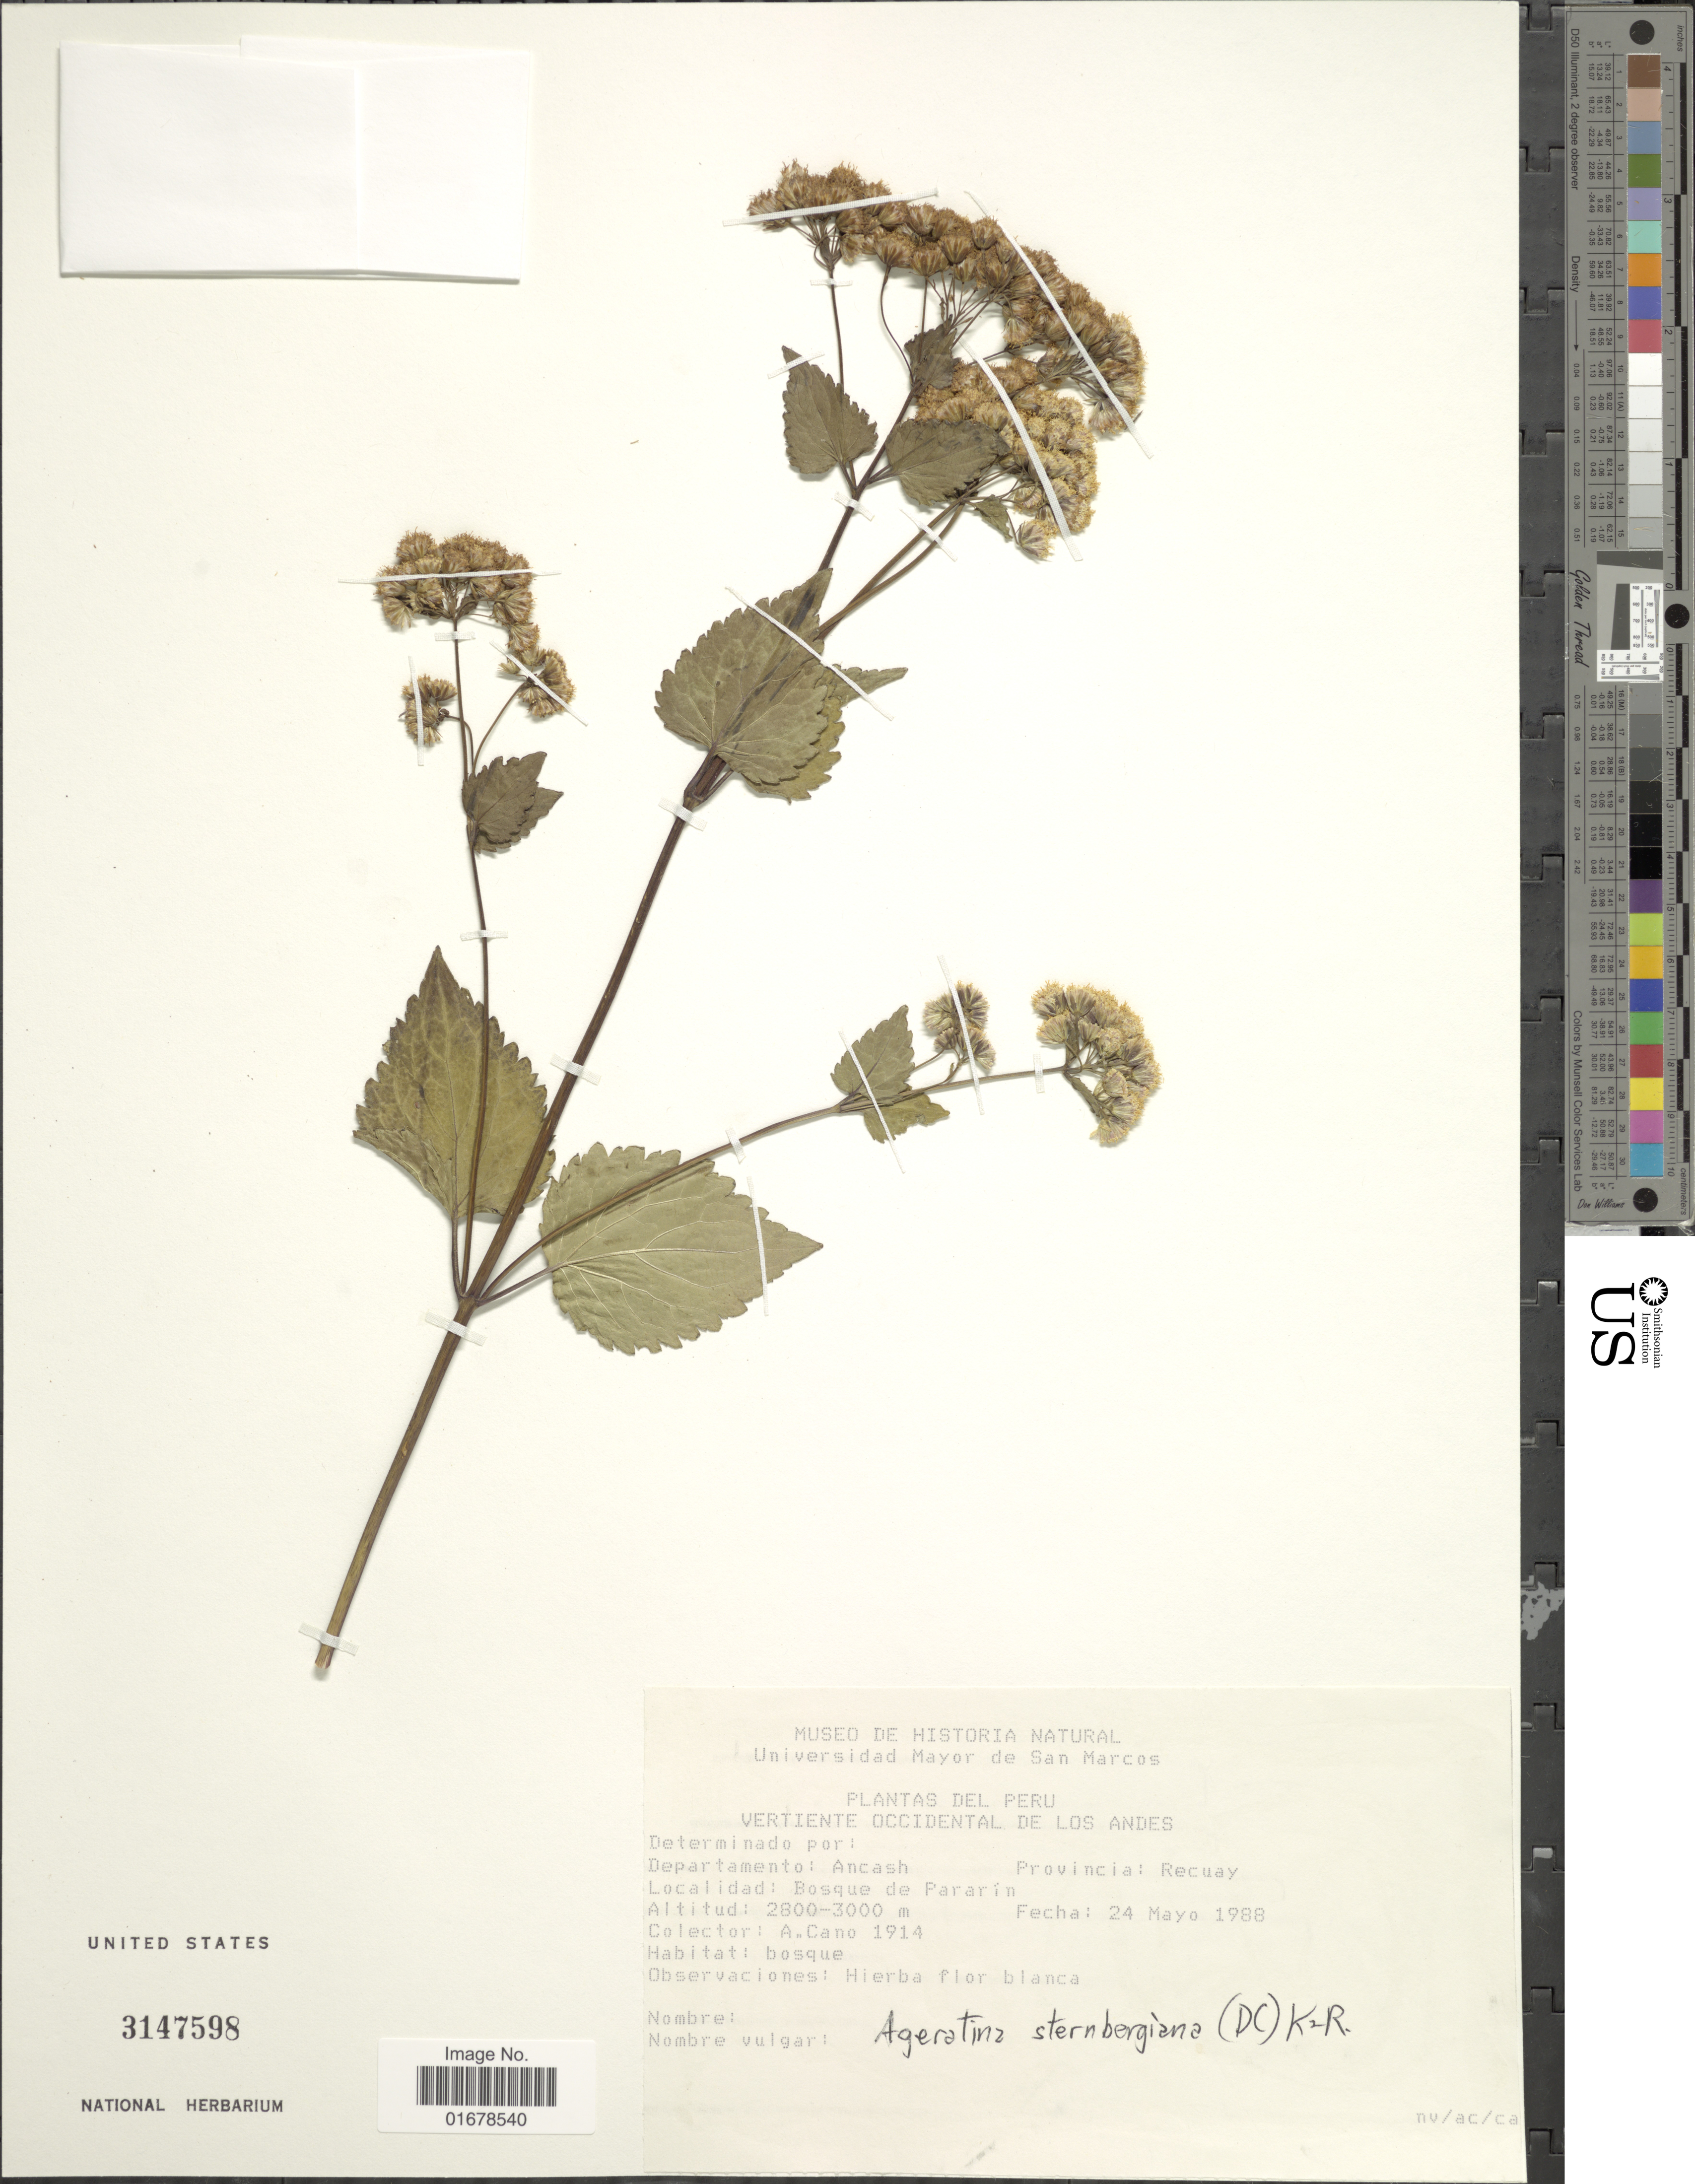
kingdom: Plantae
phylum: Tracheophyta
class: Magnoliopsida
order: Asterales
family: Asteraceae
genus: Ageratina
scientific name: Ageratina sternbergiana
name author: (DC.) R.M. King & H. Rob.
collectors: A. Cano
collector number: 1914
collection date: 1988-05-24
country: Peru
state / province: Ancash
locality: Departamento: Ancash, Provincia: Recuay, Bosque de Pararin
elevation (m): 2800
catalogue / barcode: US 3147598